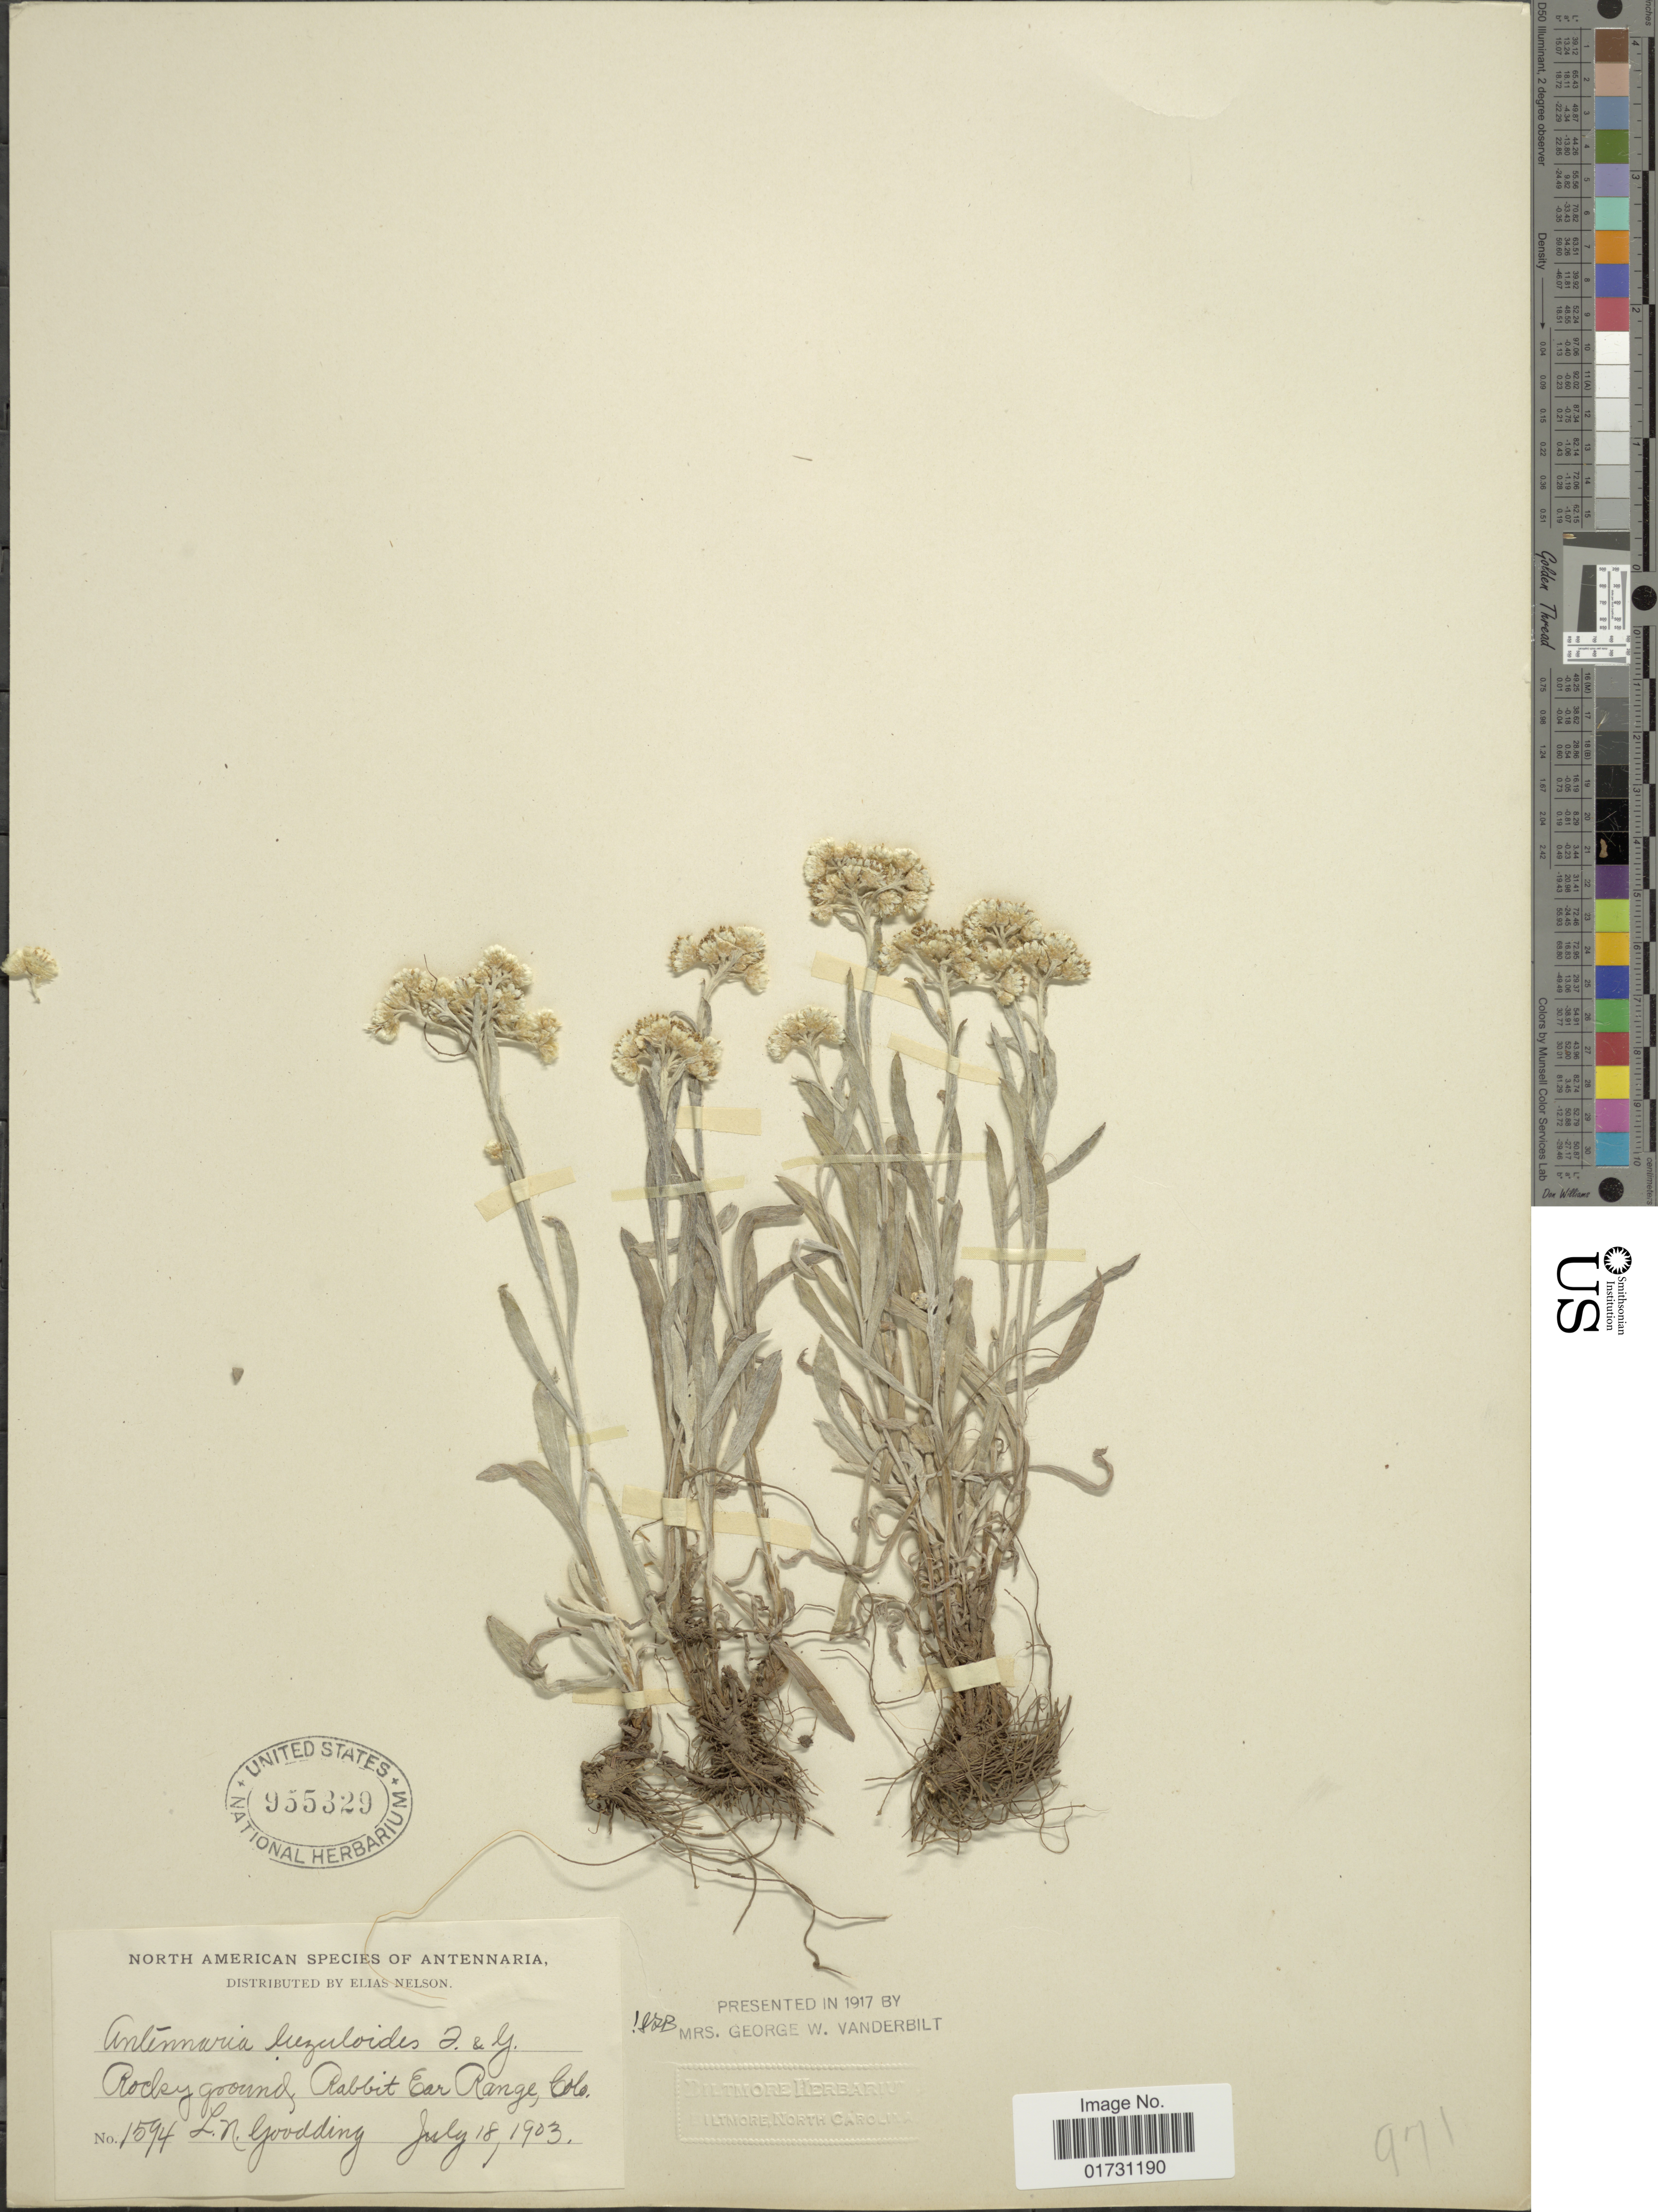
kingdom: Plantae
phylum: Tracheophyta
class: Magnoliopsida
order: Asterales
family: Asteraceae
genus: Antennaria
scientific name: Antennaria luzuloides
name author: Torr. & A. Gray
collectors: L. N. Goodding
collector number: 1594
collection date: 1903-07-18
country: United States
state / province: Colorado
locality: Rabbit Ear Range, Colo.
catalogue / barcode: US 955329